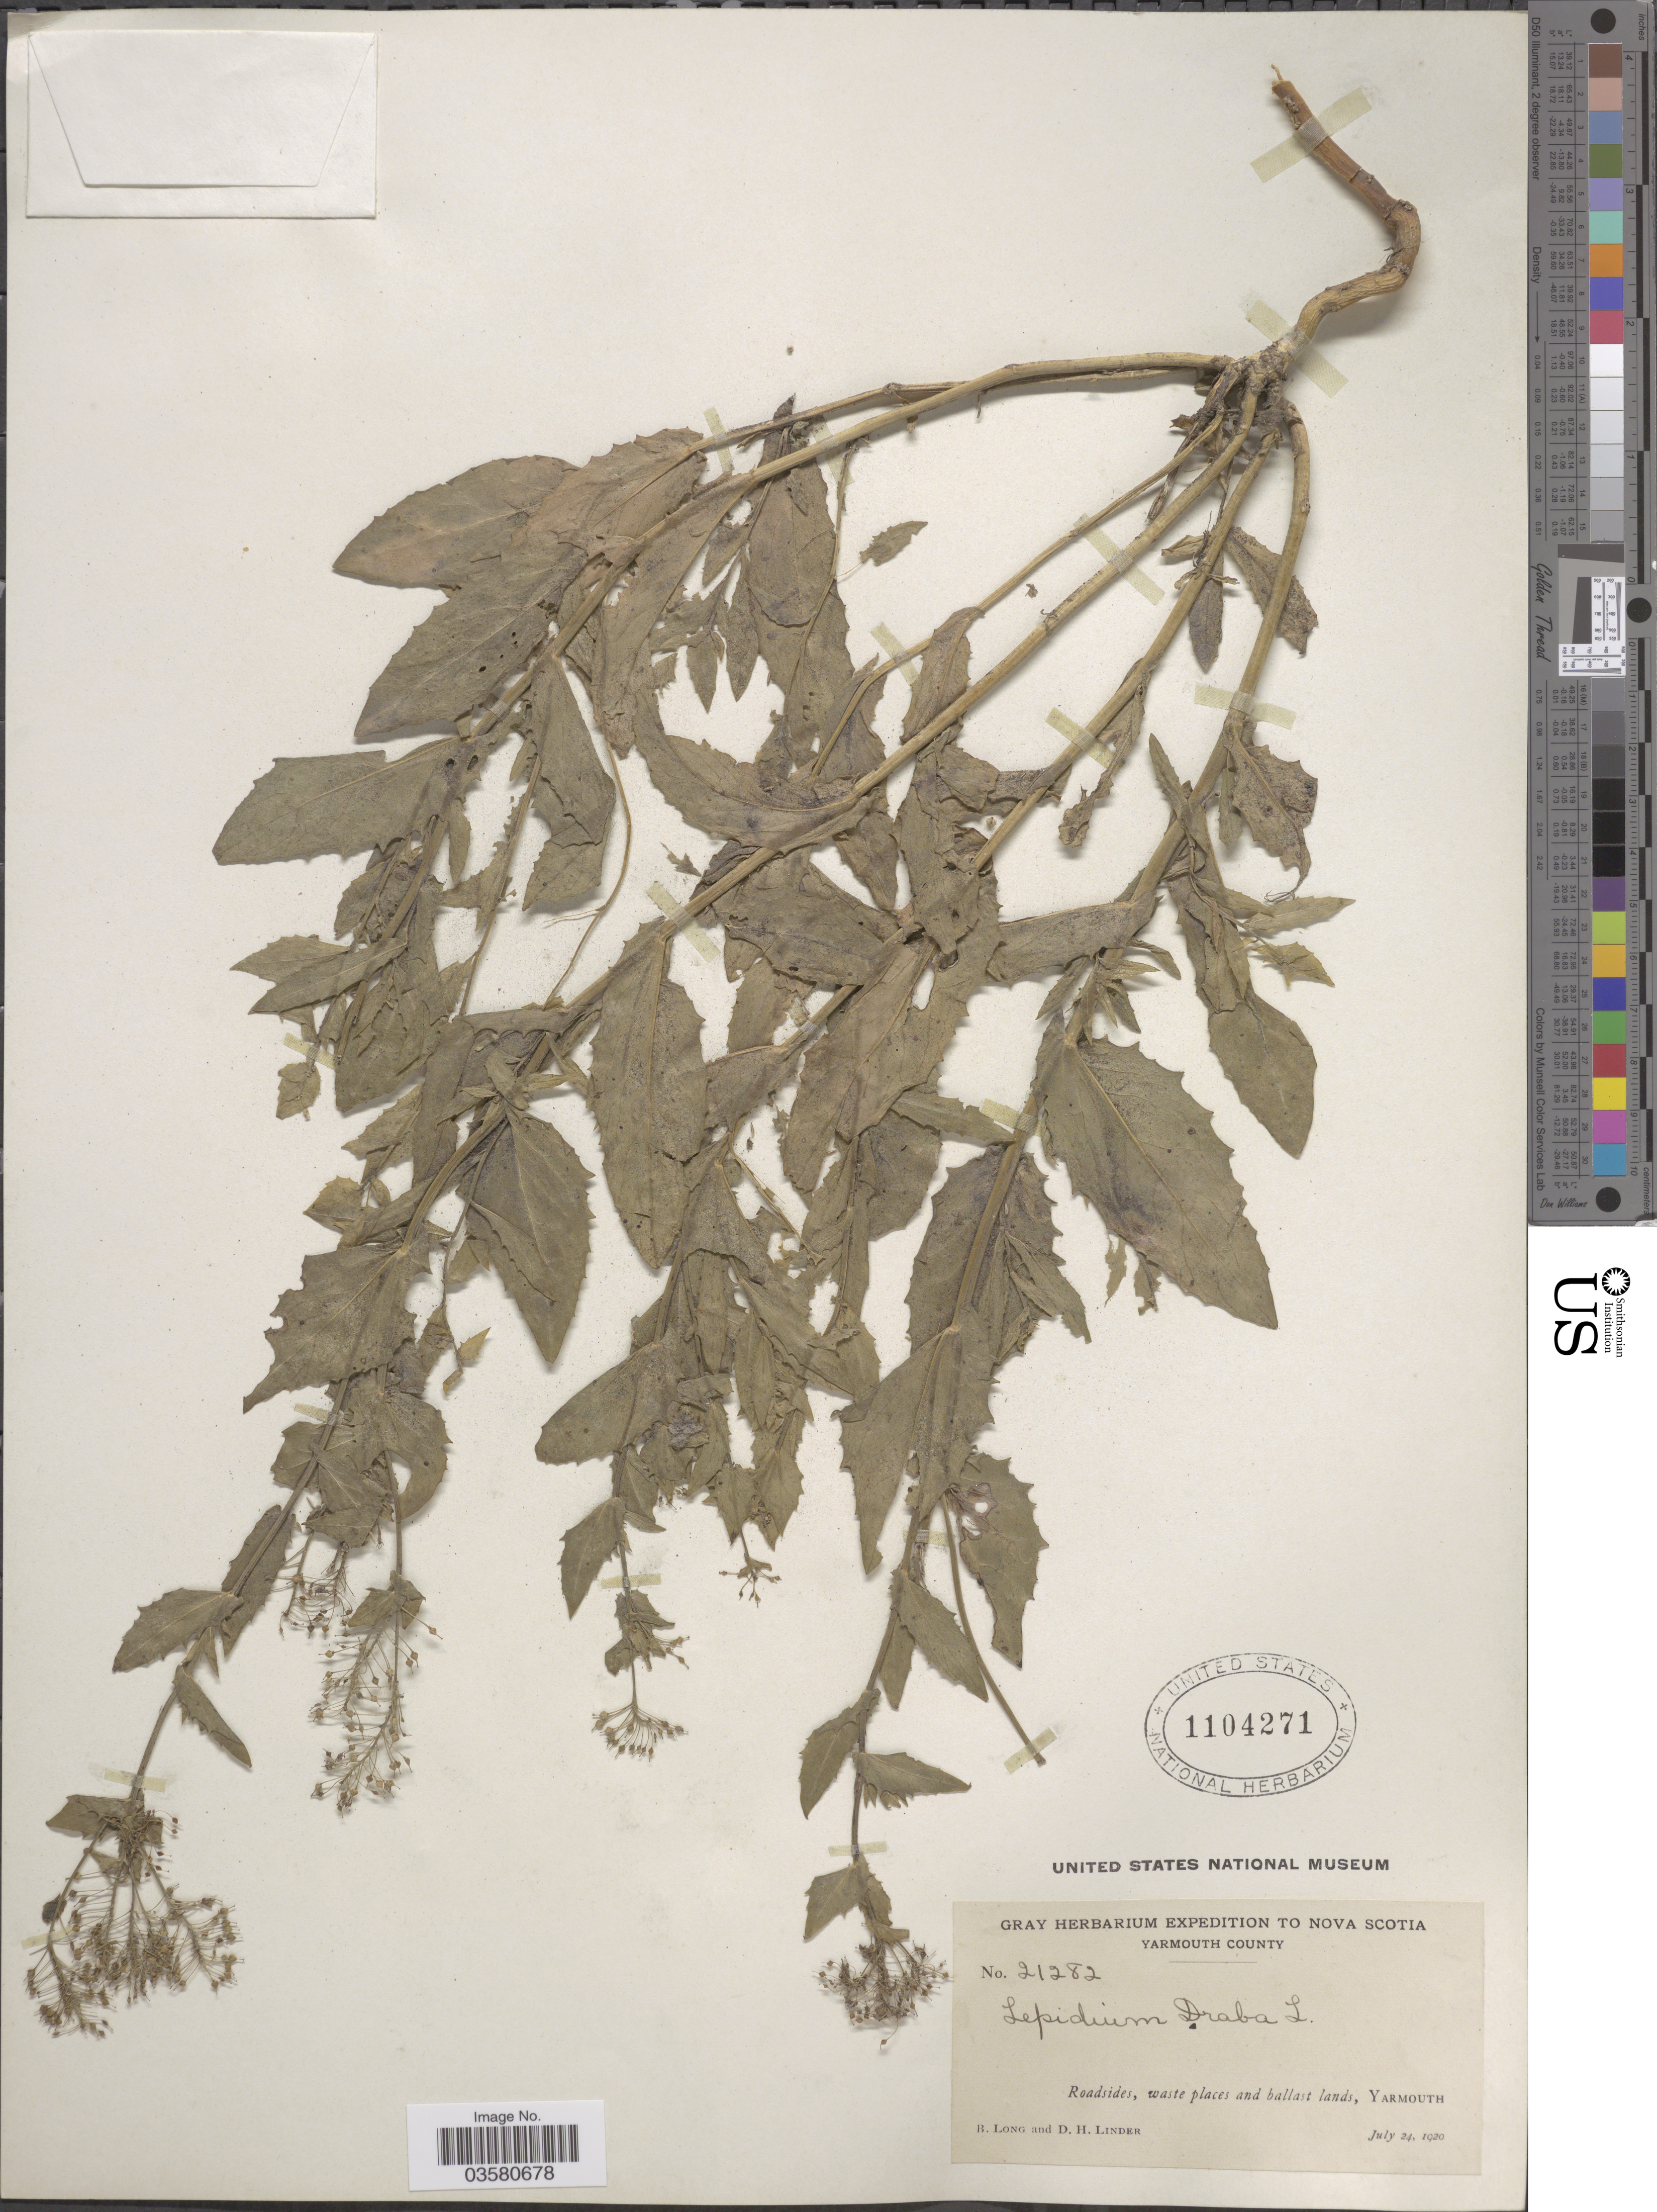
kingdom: Plantae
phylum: Tracheophyta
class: Magnoliopsida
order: Brassicales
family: Brassicaceae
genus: Lepidium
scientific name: Lepidium draba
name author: L.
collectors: B. Long & D. Linder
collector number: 21282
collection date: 1920-07-24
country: Canada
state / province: Nova Scotia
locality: Yarmouth County. Roadsides, waste places and ballast lands, Yarmouth.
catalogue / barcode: US 1104271